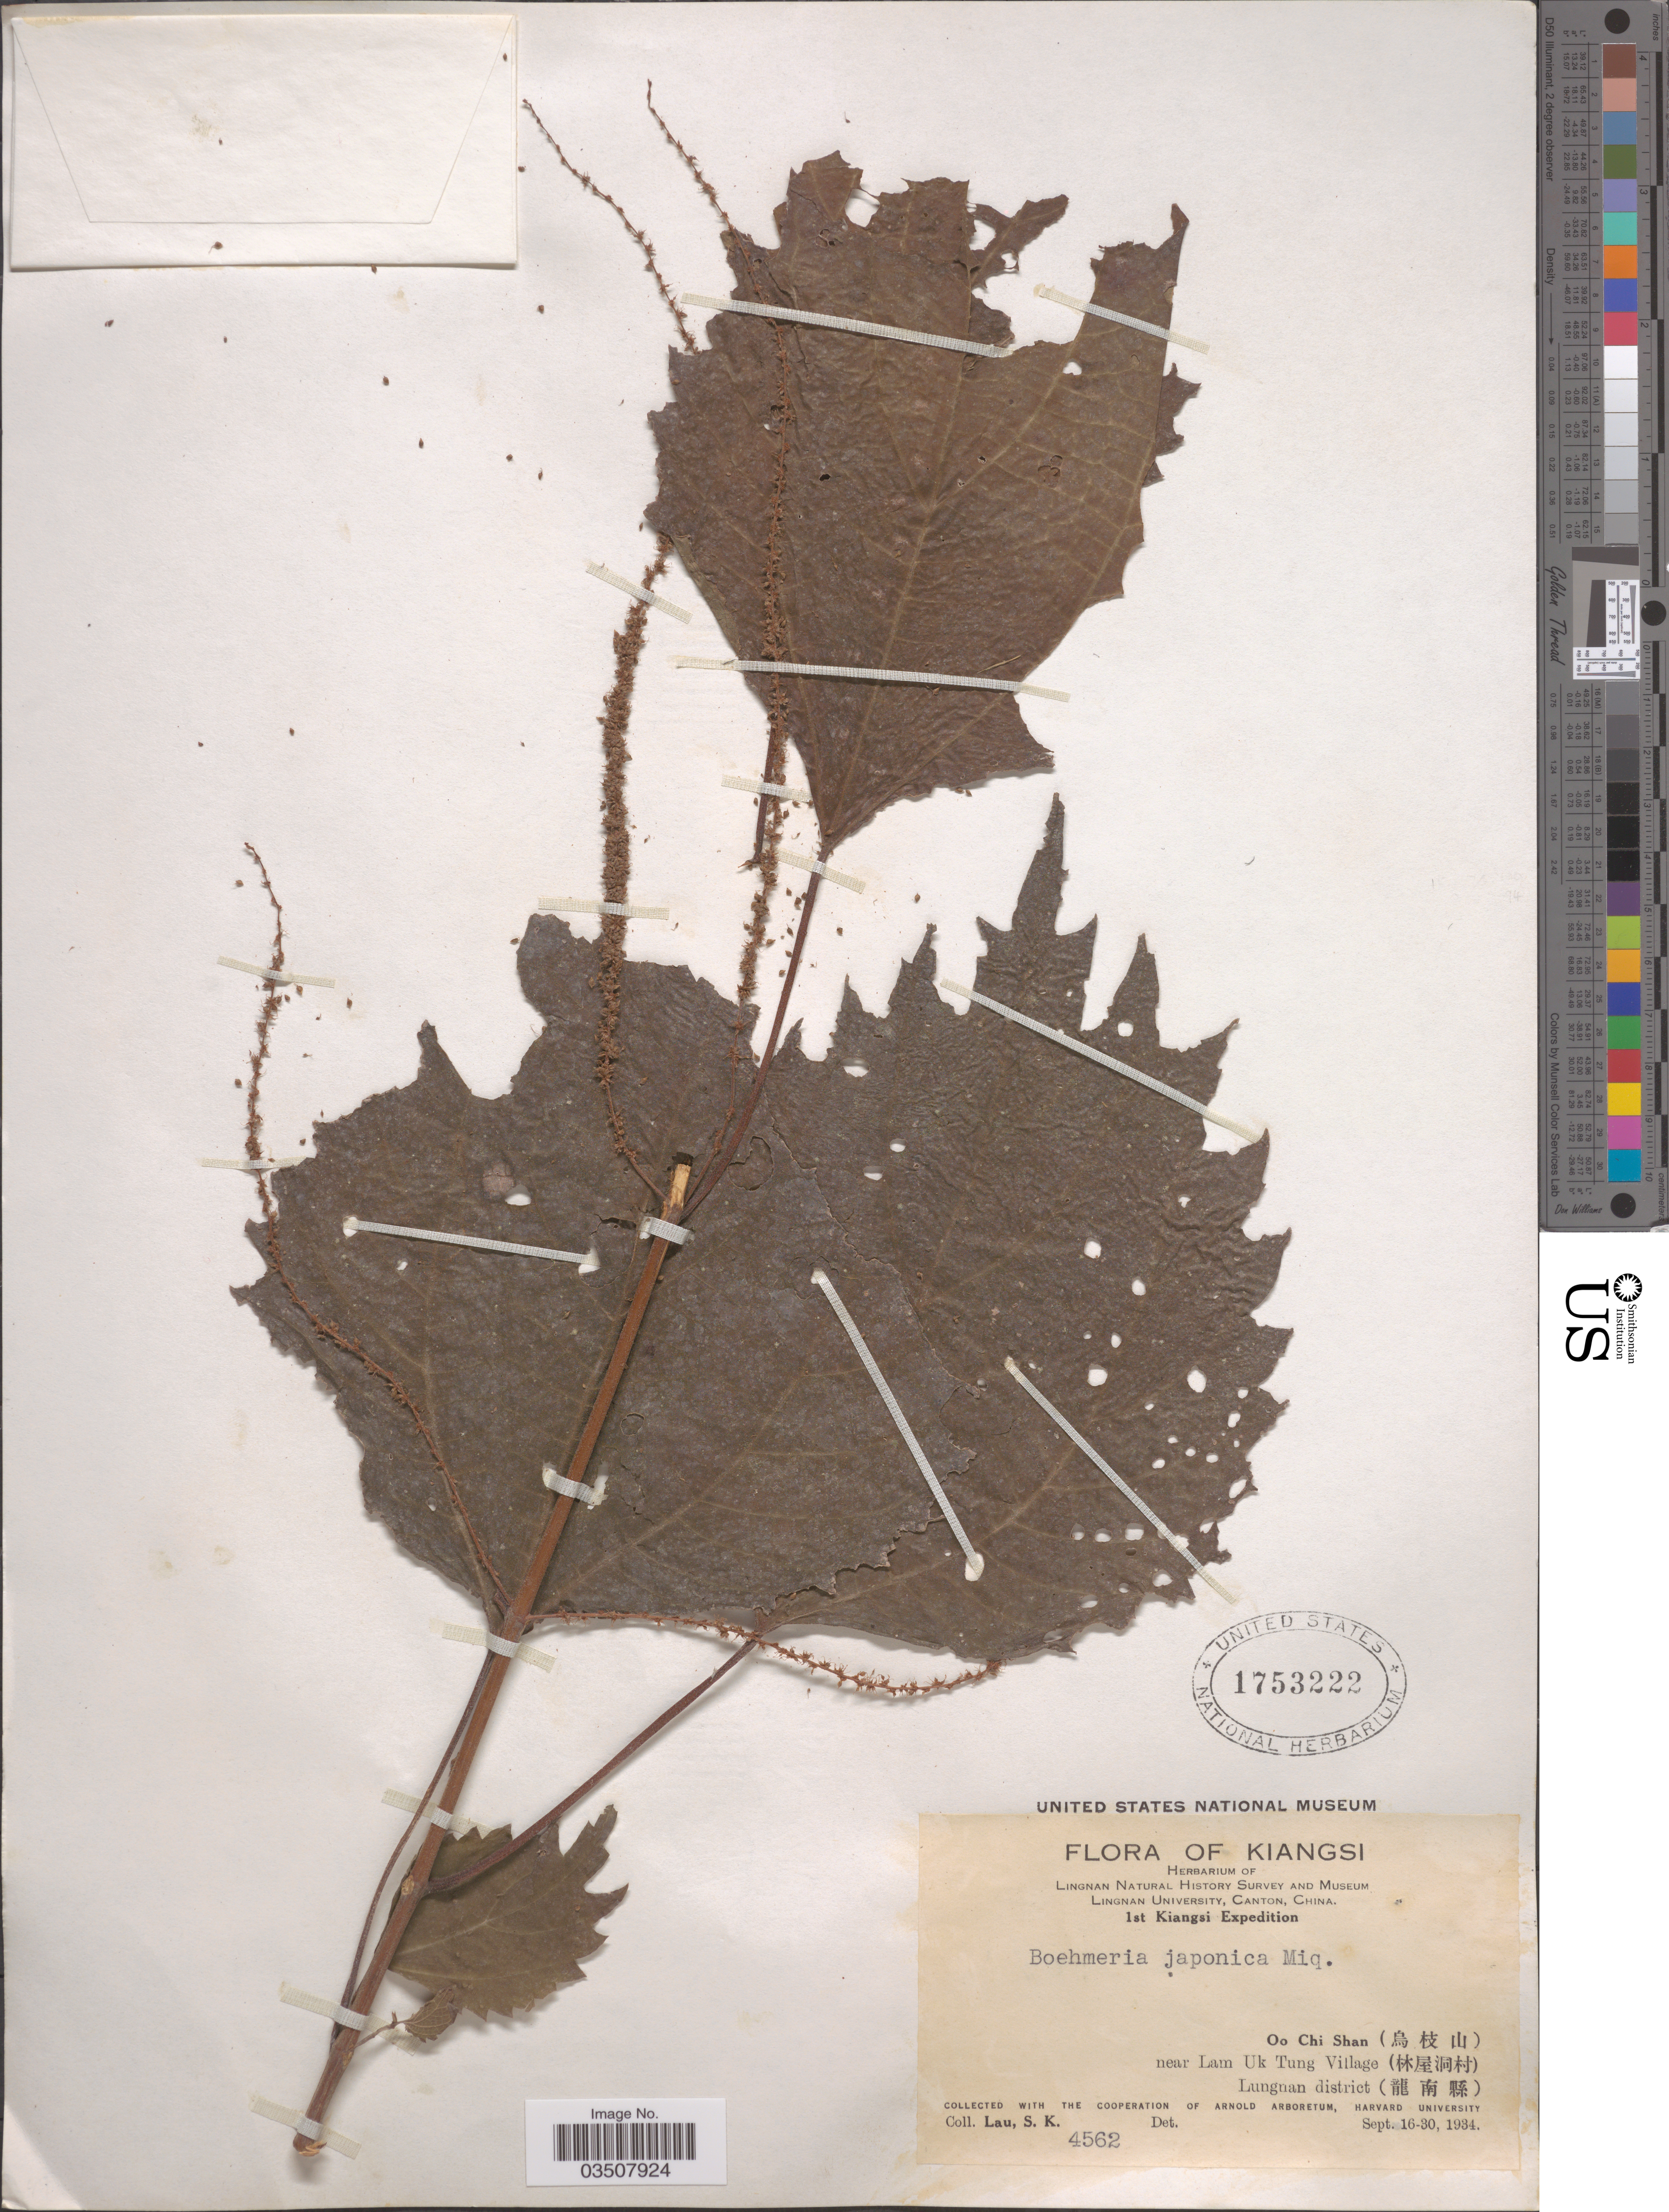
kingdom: Plantae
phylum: Tracheophyta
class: Magnoliopsida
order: Rosales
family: Urticaceae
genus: Boehmeria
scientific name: Boehmeria japonica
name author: (L. f.) Miq.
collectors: S. K. Lau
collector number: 4562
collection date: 1934-09-16/1934-09-30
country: China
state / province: Jiangxi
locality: Kiangsi. Oo Chi Shan (X) near Lam Uk Tung Village (X). Lungnan District (X).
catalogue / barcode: US 1753222